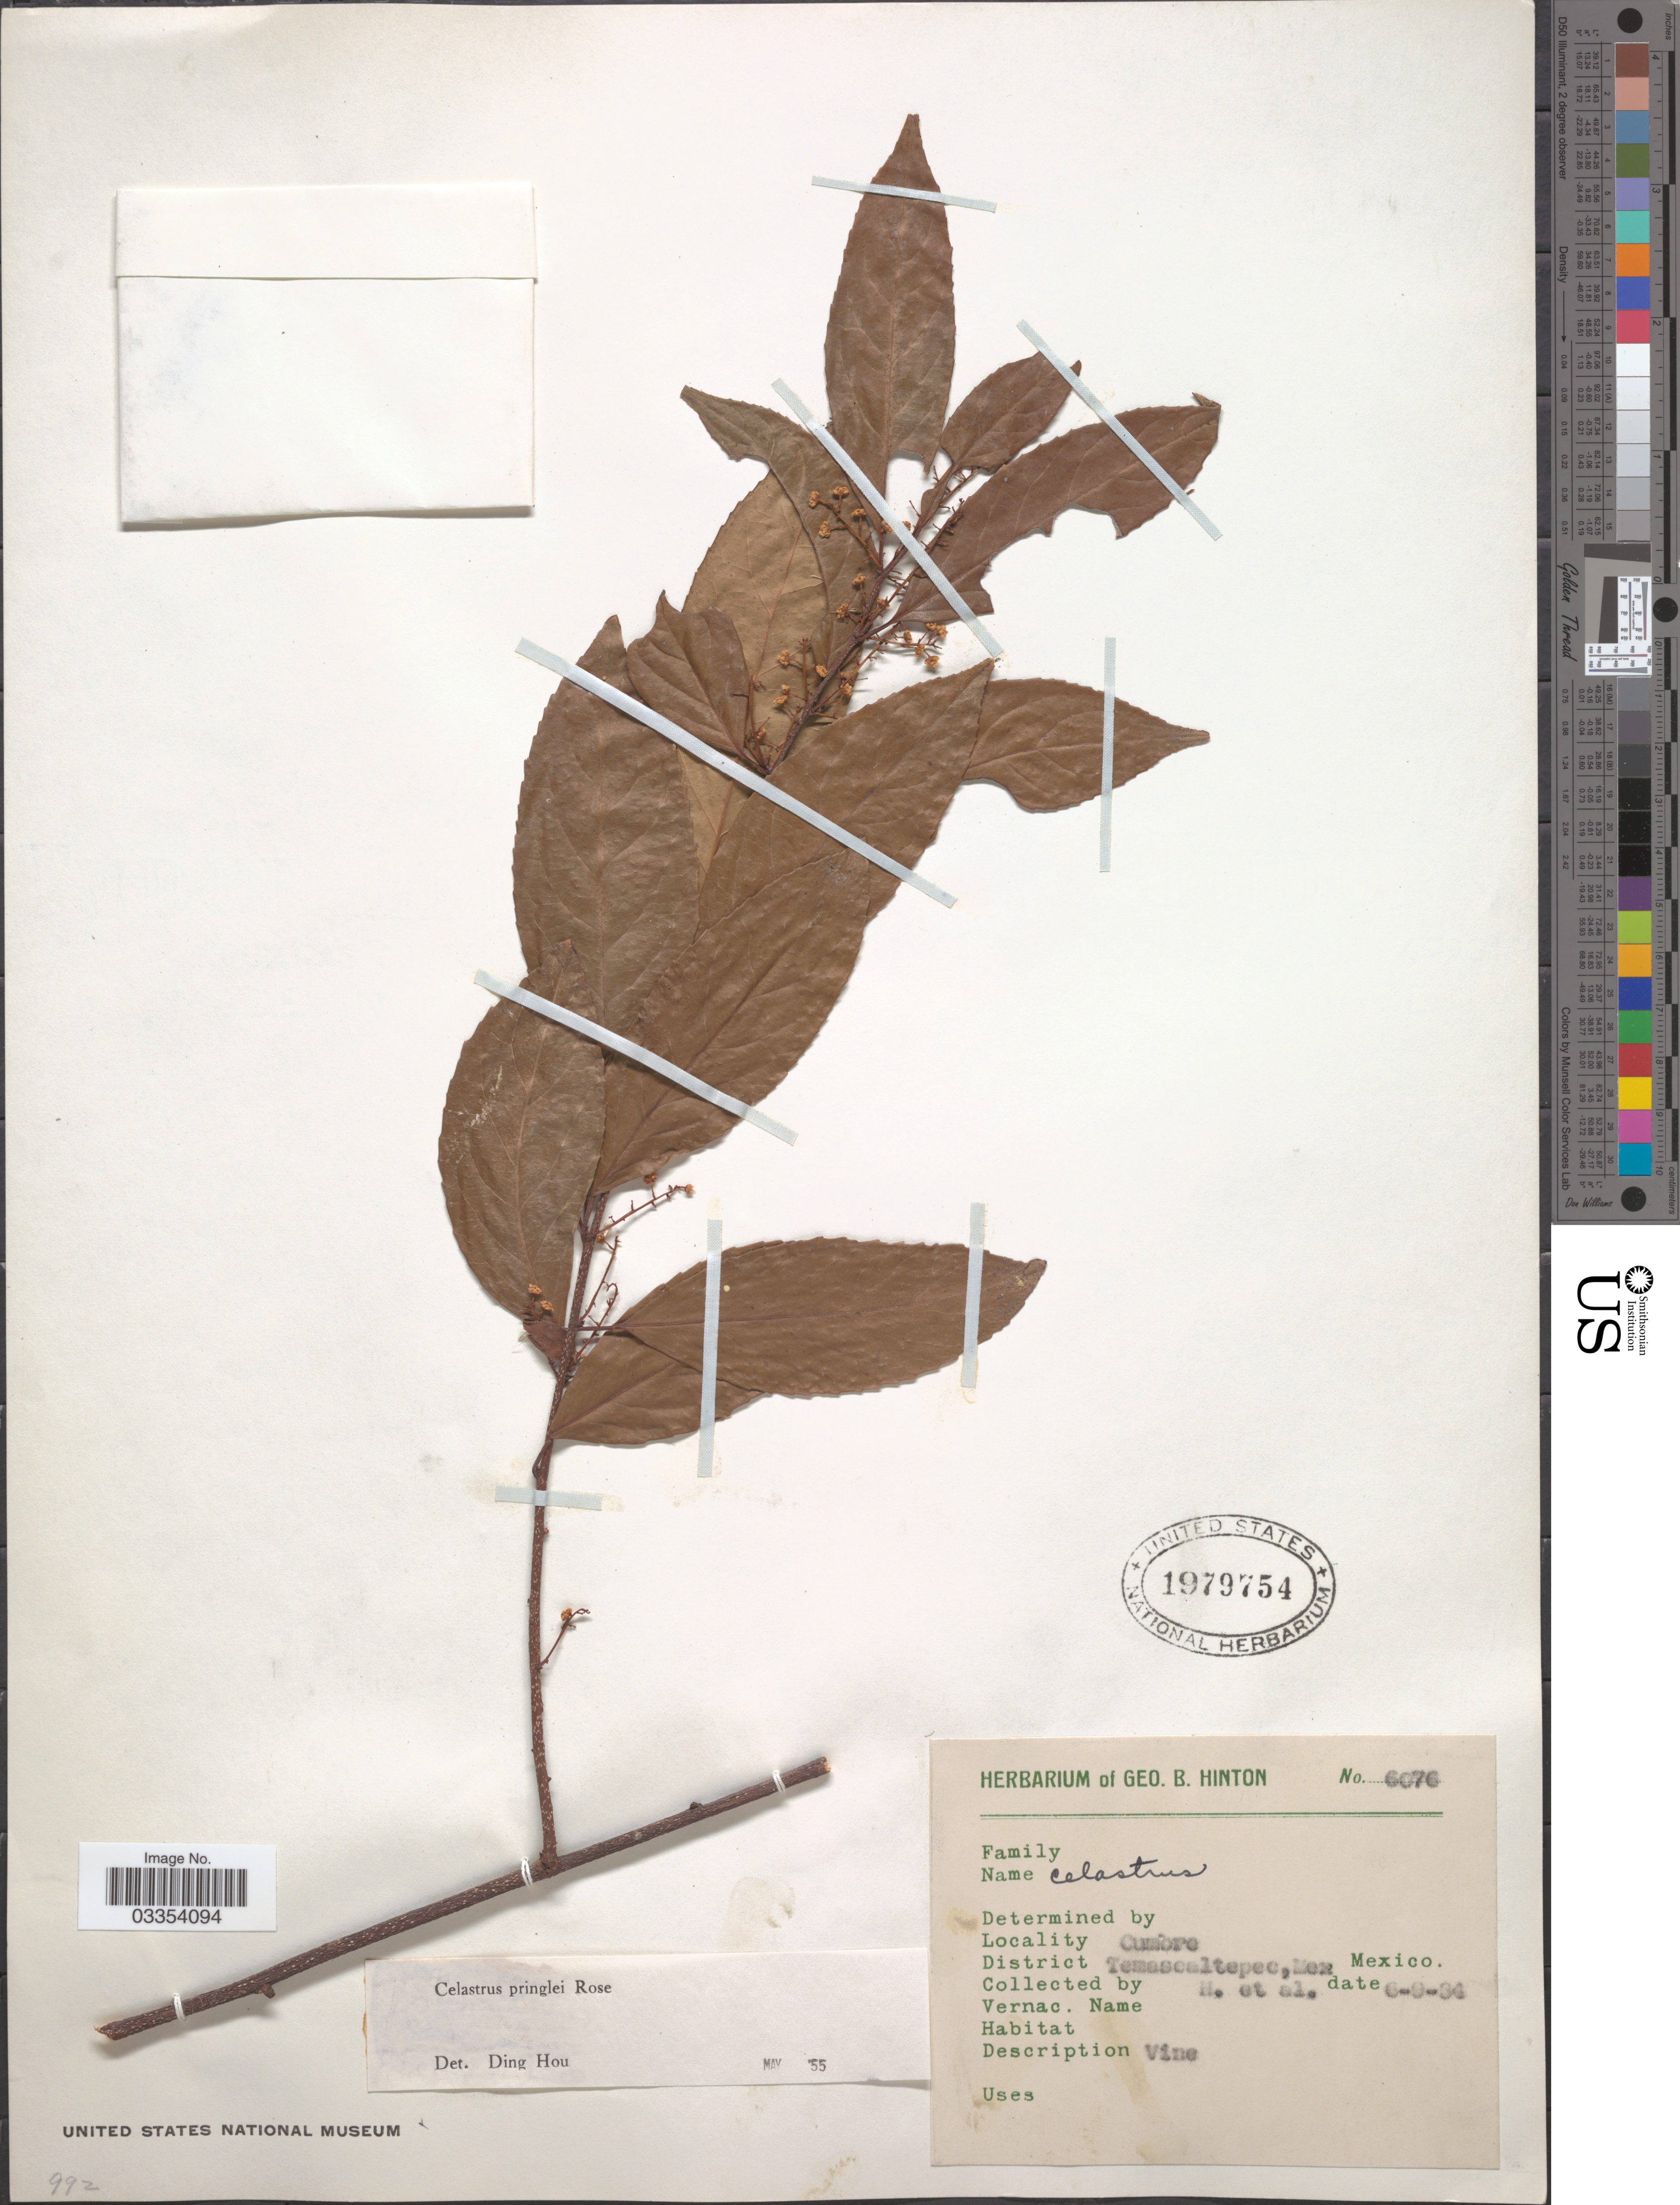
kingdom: Plantae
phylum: Tracheophyta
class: Magnoliopsida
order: Celastrales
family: Celastraceae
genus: Celastrus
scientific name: Celastrus pringlei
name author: Rose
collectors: G. B. Hinton & et al.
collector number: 6076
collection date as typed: Transcribed d/m/y: 6/9/34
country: Mexico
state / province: México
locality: Cumore. District Temascaltepec.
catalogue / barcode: US 1979754